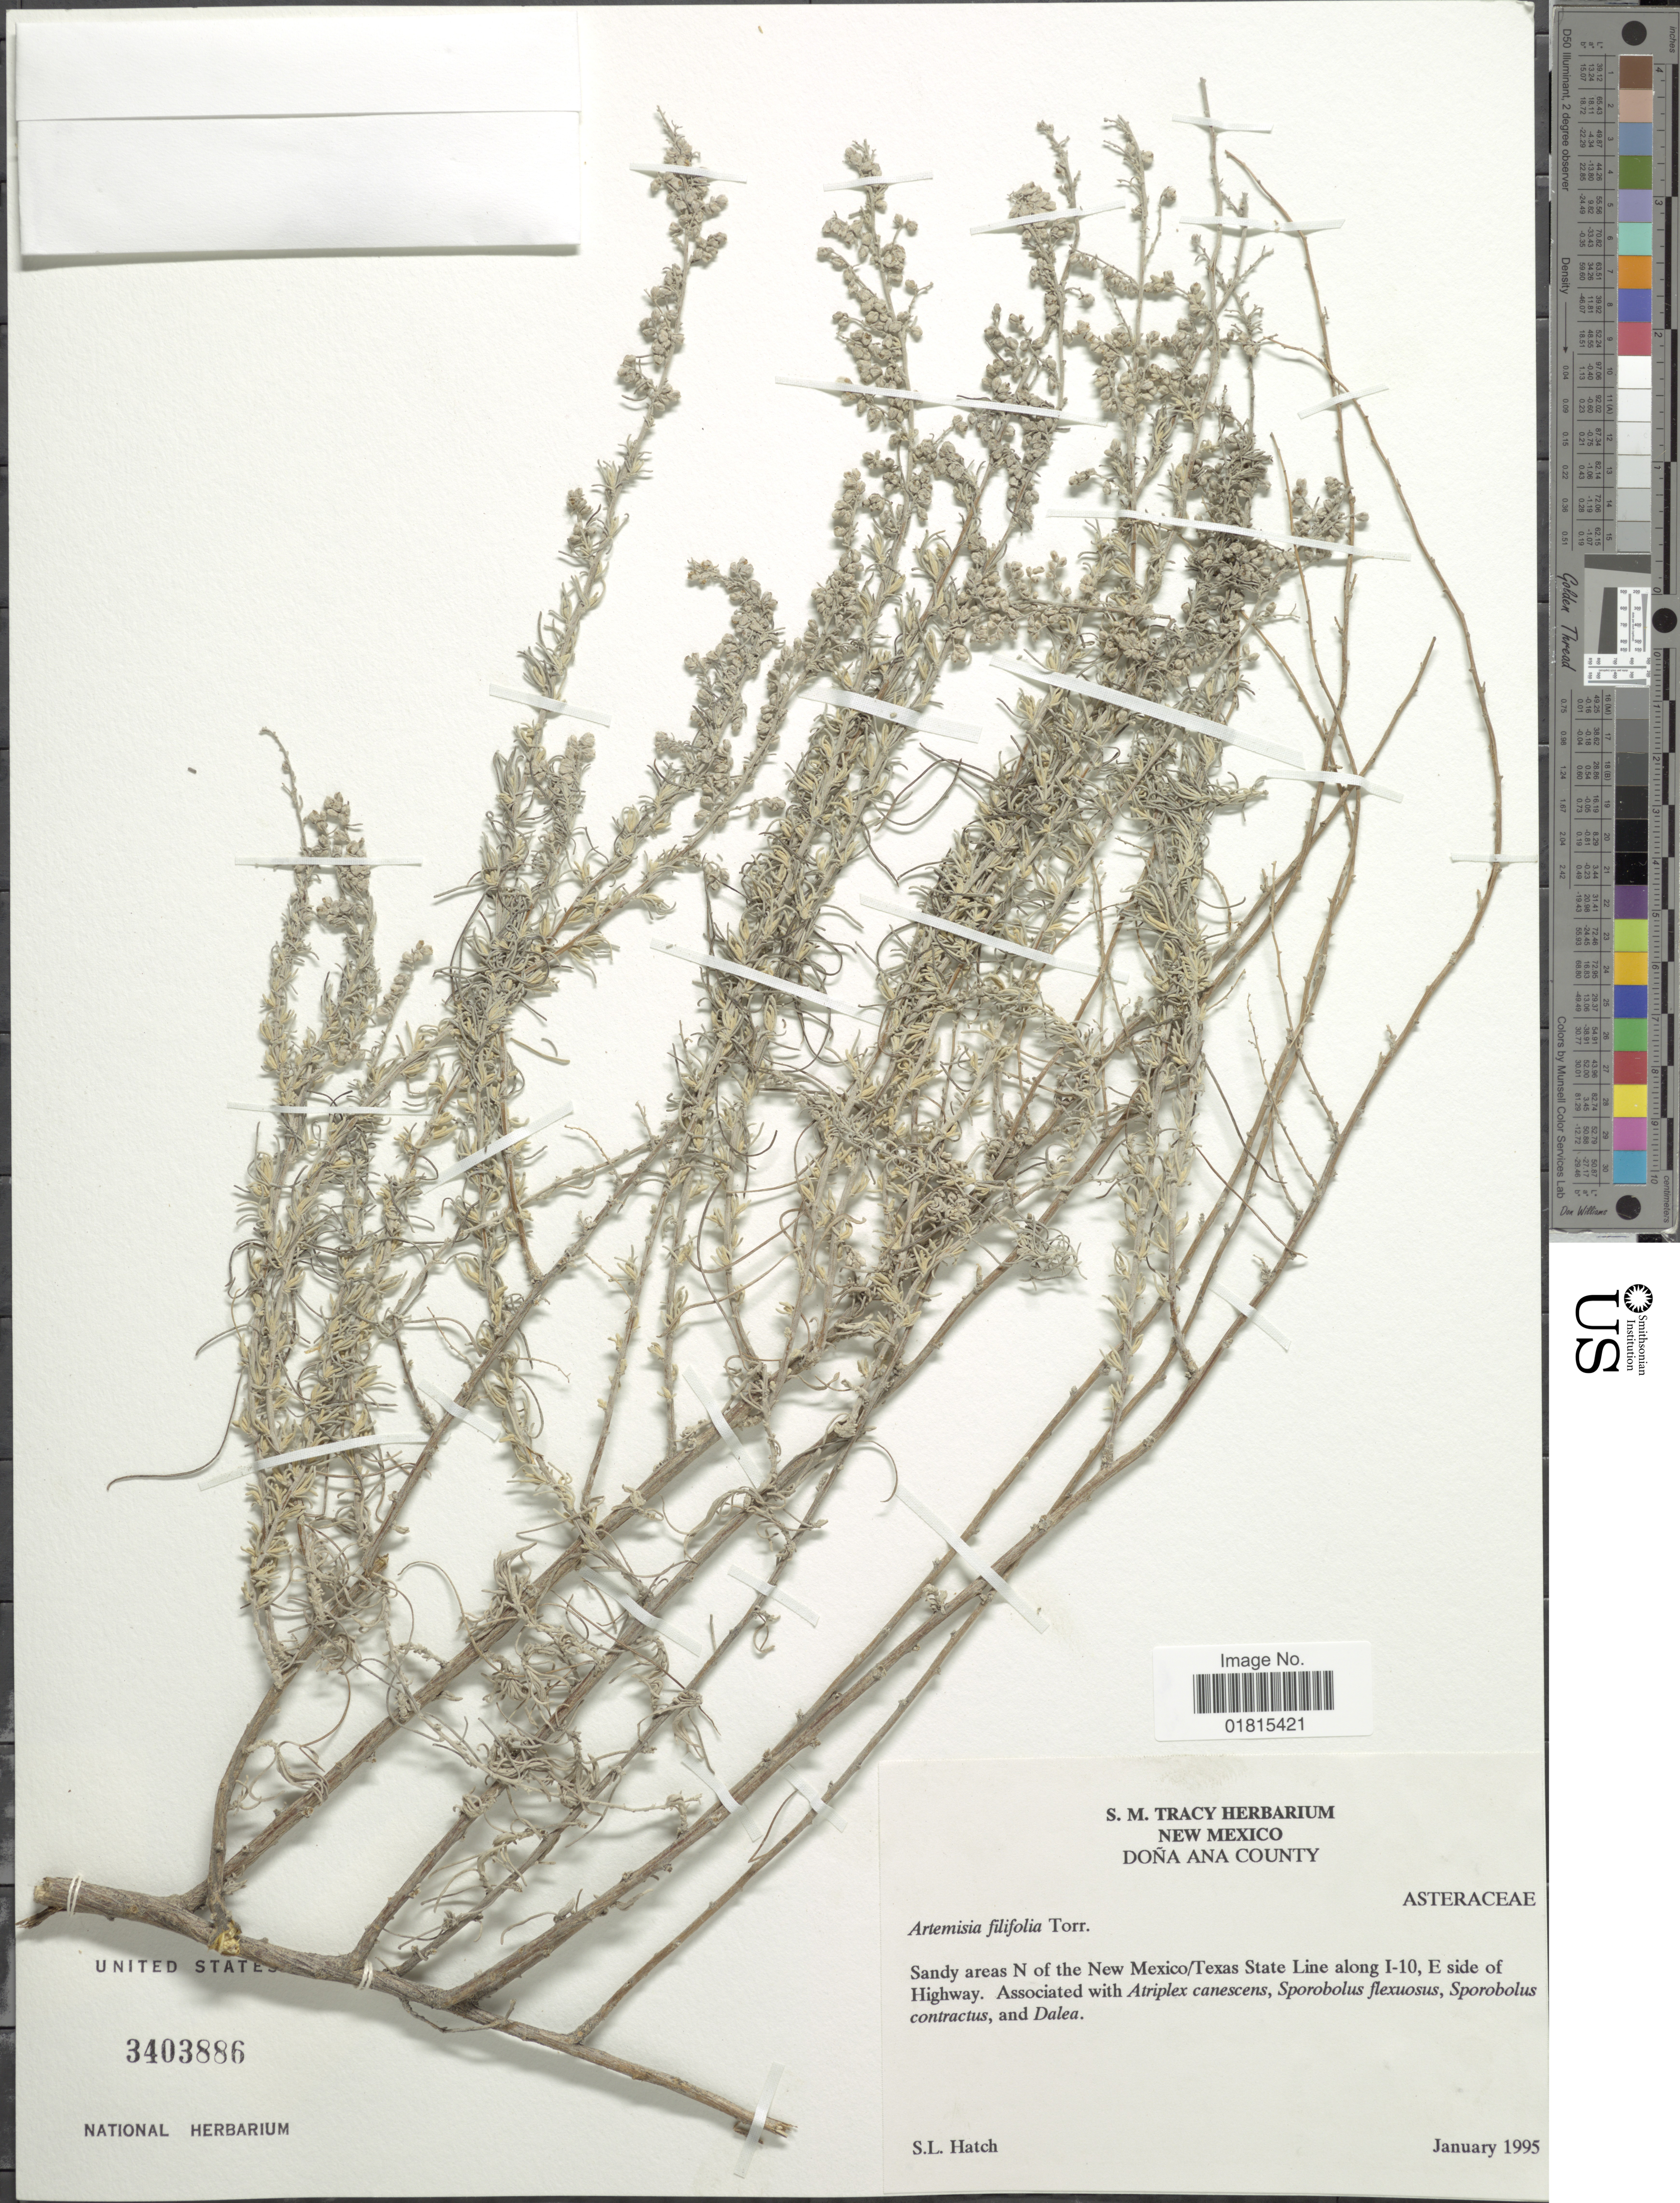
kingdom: Plantae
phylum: Tracheophyta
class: Magnoliopsida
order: Asterales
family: Asteraceae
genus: Artemisia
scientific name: Artemisia filifolia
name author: Torr.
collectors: S. Hatch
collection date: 1995-01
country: United States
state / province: New Mexico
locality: Dona Ana County. Sandy areas N of the New Mexico/Texas State Line along I-10, E side of Highway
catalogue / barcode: US 3403886